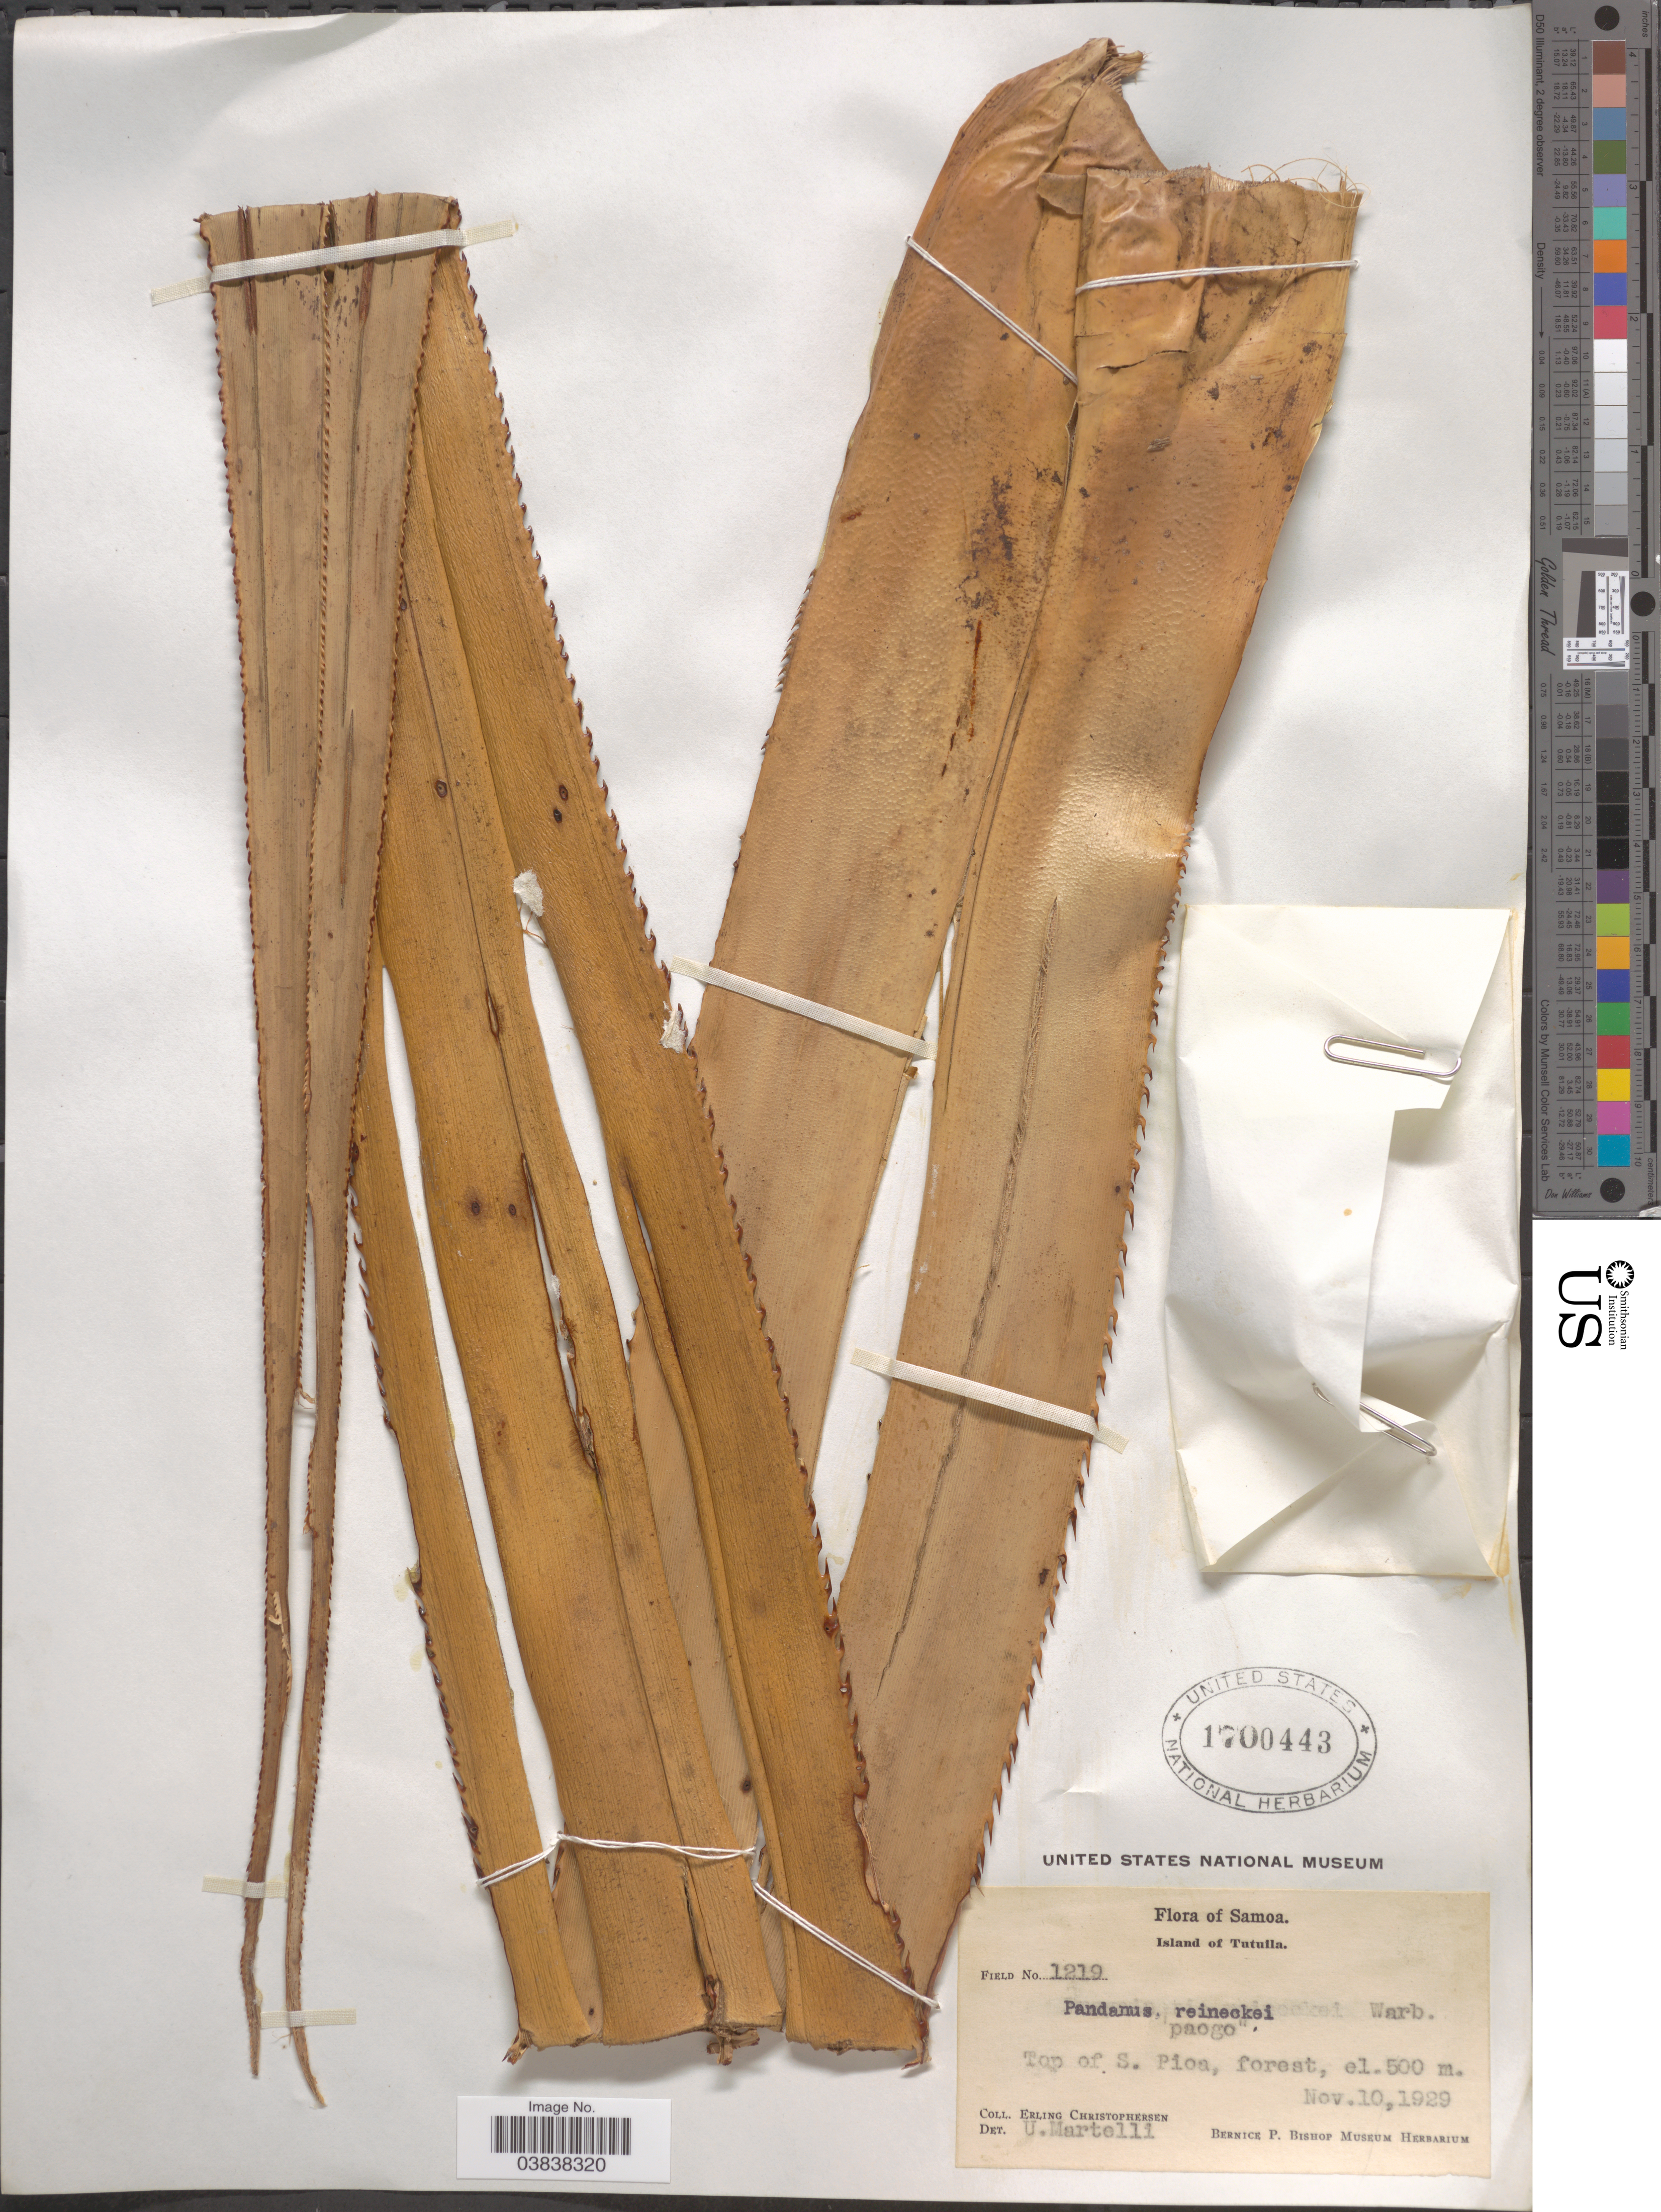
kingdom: Plantae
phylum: Tracheophyta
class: Liliopsida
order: Pandanales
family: Pandanaceae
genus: Pandanus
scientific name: Pandanus reineckei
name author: Warb.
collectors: E. Christophersen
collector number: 1219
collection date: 1929-11-10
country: American Samoa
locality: Samoa. Island of Tutuila. Top of S. Pioa.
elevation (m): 500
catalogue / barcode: US 1700443